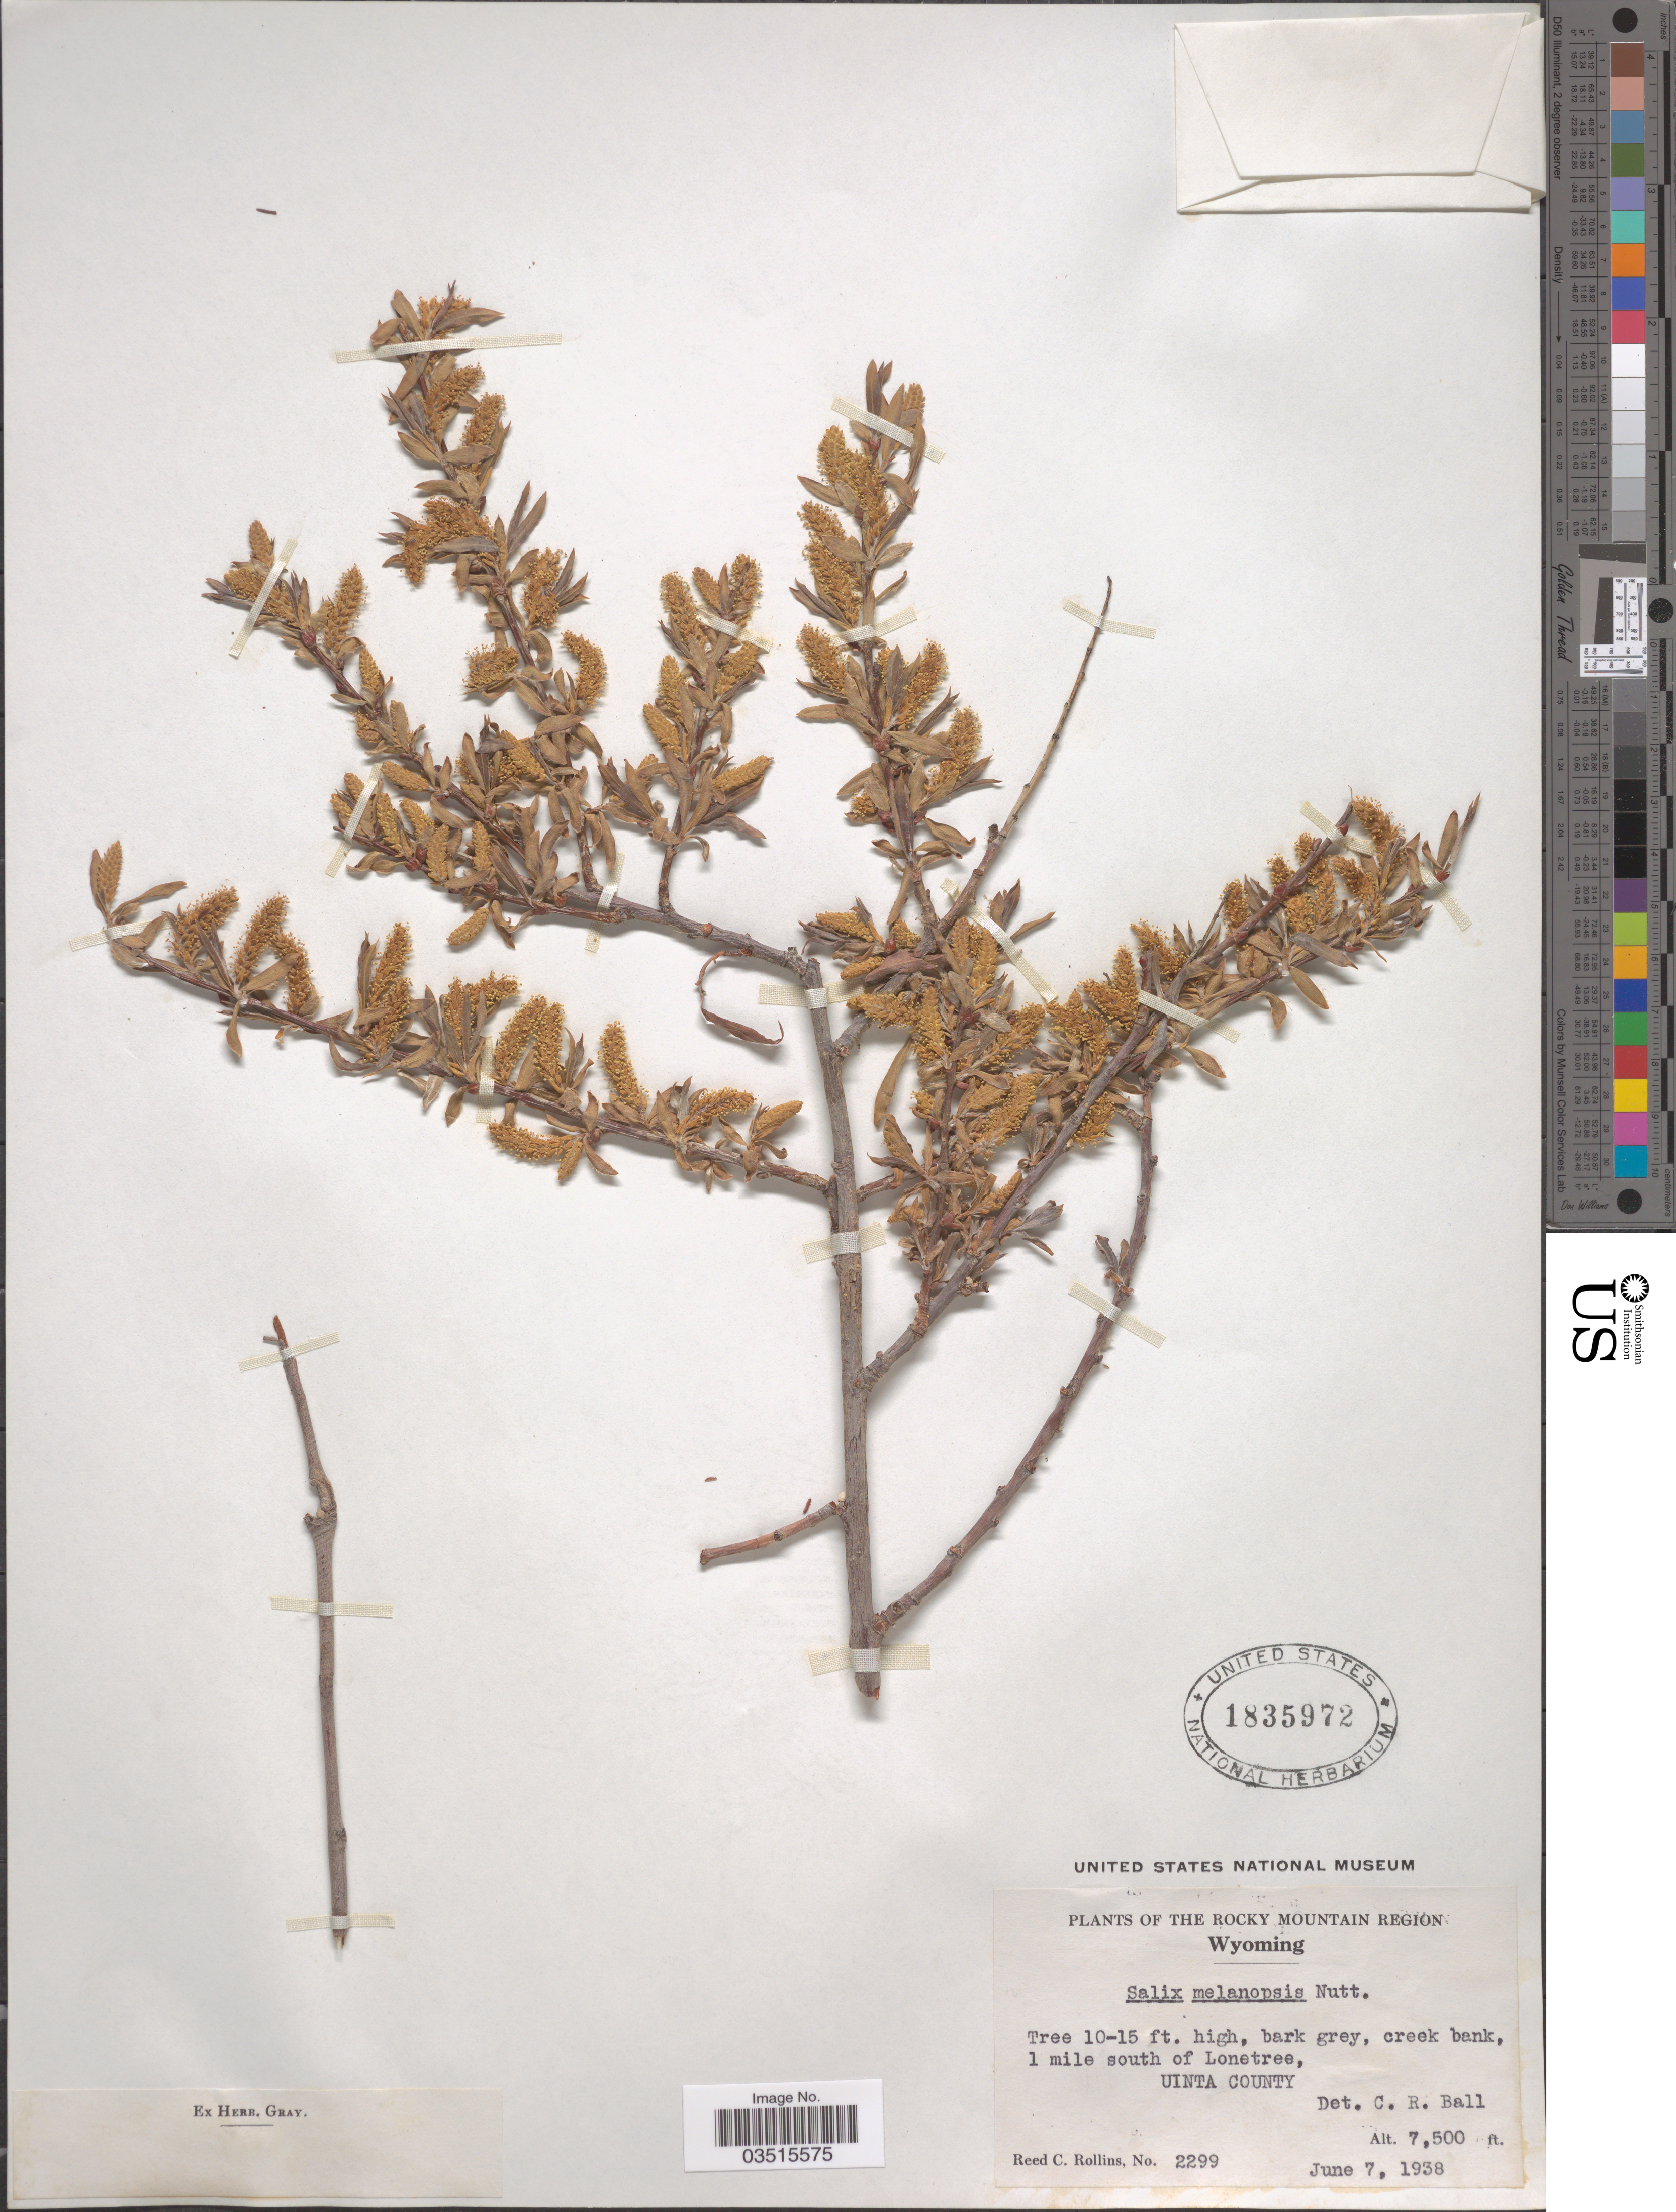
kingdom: Plantae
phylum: Tracheophyta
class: Magnoliopsida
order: Malpighiales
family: Salicaceae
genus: Salix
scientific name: Salix melanopsis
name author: Nutt.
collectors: R. C. Rollins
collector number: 2299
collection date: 1938-06-07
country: United States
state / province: Wyoming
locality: The Rocky Mountain Region. Creek bank, 1 mile south of Lonetree, Uinta County.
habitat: creek bank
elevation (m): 2286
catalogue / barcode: US 1835972